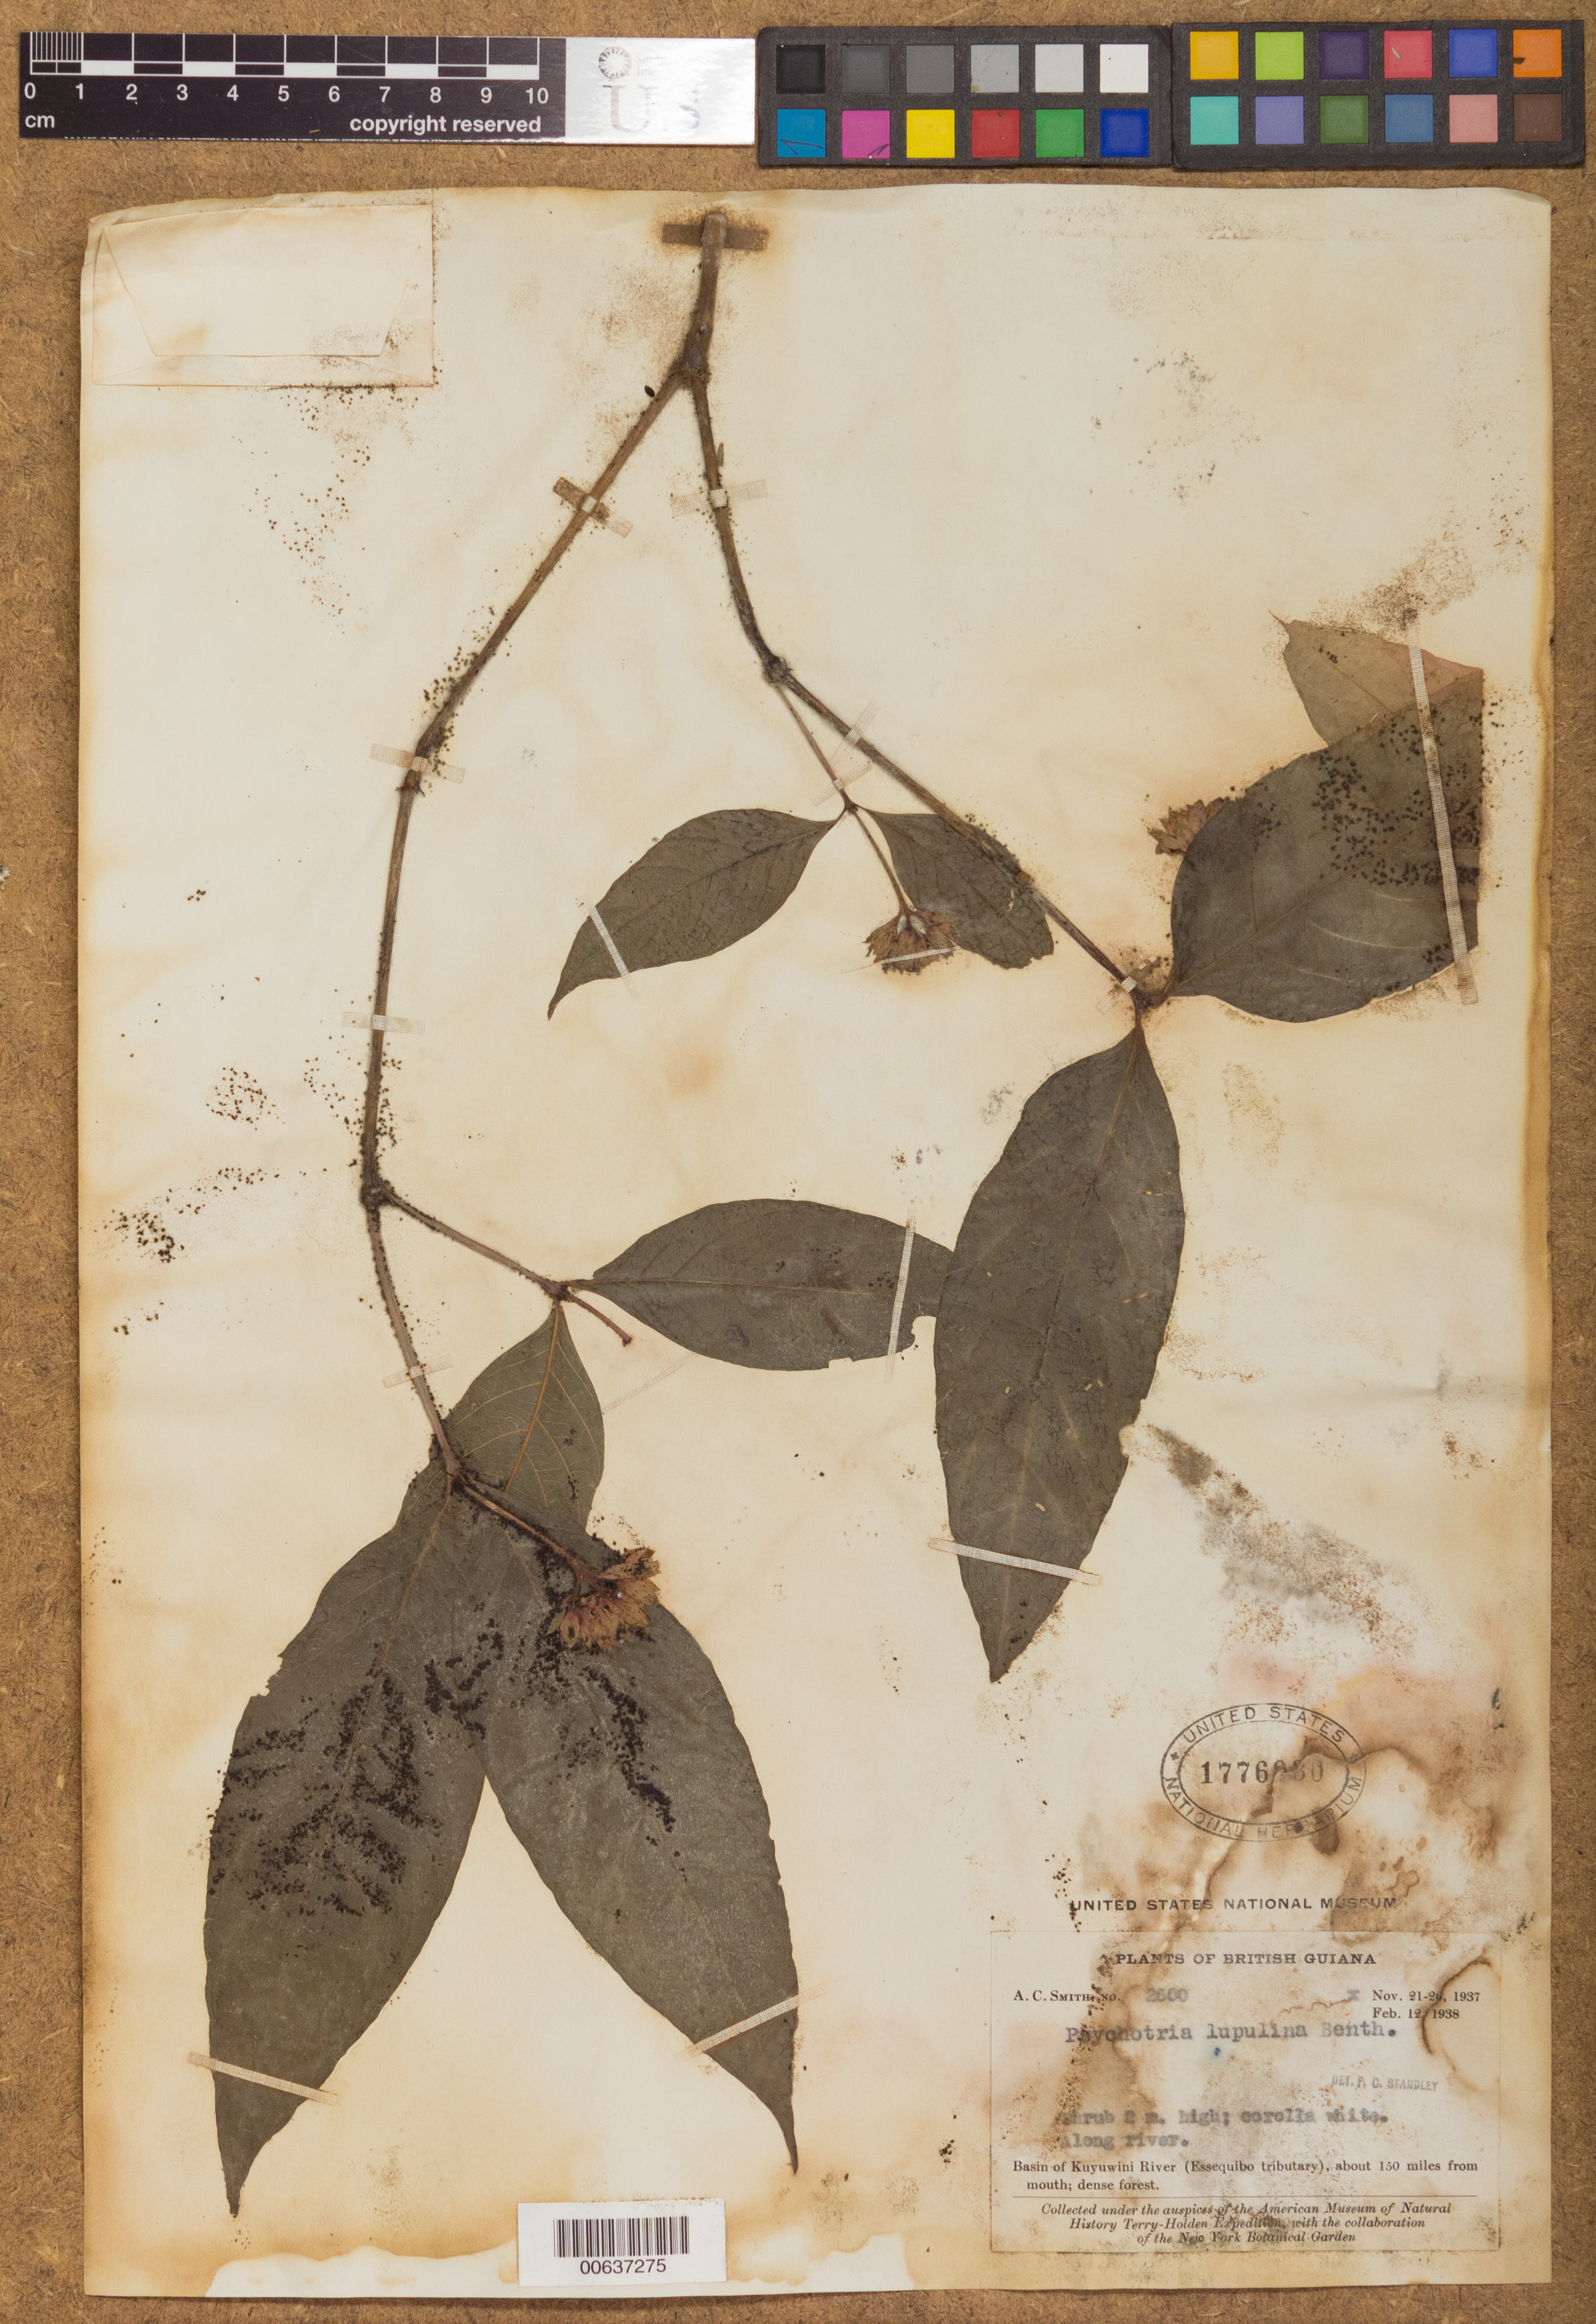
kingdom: Plantae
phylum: Tracheophyta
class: Magnoliopsida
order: Gentianales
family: Rubiaceae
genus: Psychotria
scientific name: Psychotria lupulina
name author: Benth.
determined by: Standley, Paul C.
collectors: A. C. Smith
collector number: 2600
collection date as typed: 21-Nov-37 to 26-Nov-37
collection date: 1937-11-21/1937-11-26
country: Guyana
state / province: U. Takutu-U. Essequibo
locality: Kuyuwini River Basin (Essequibo River tributary), about 150 mi. from mouth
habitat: Along river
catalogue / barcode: US 1776930